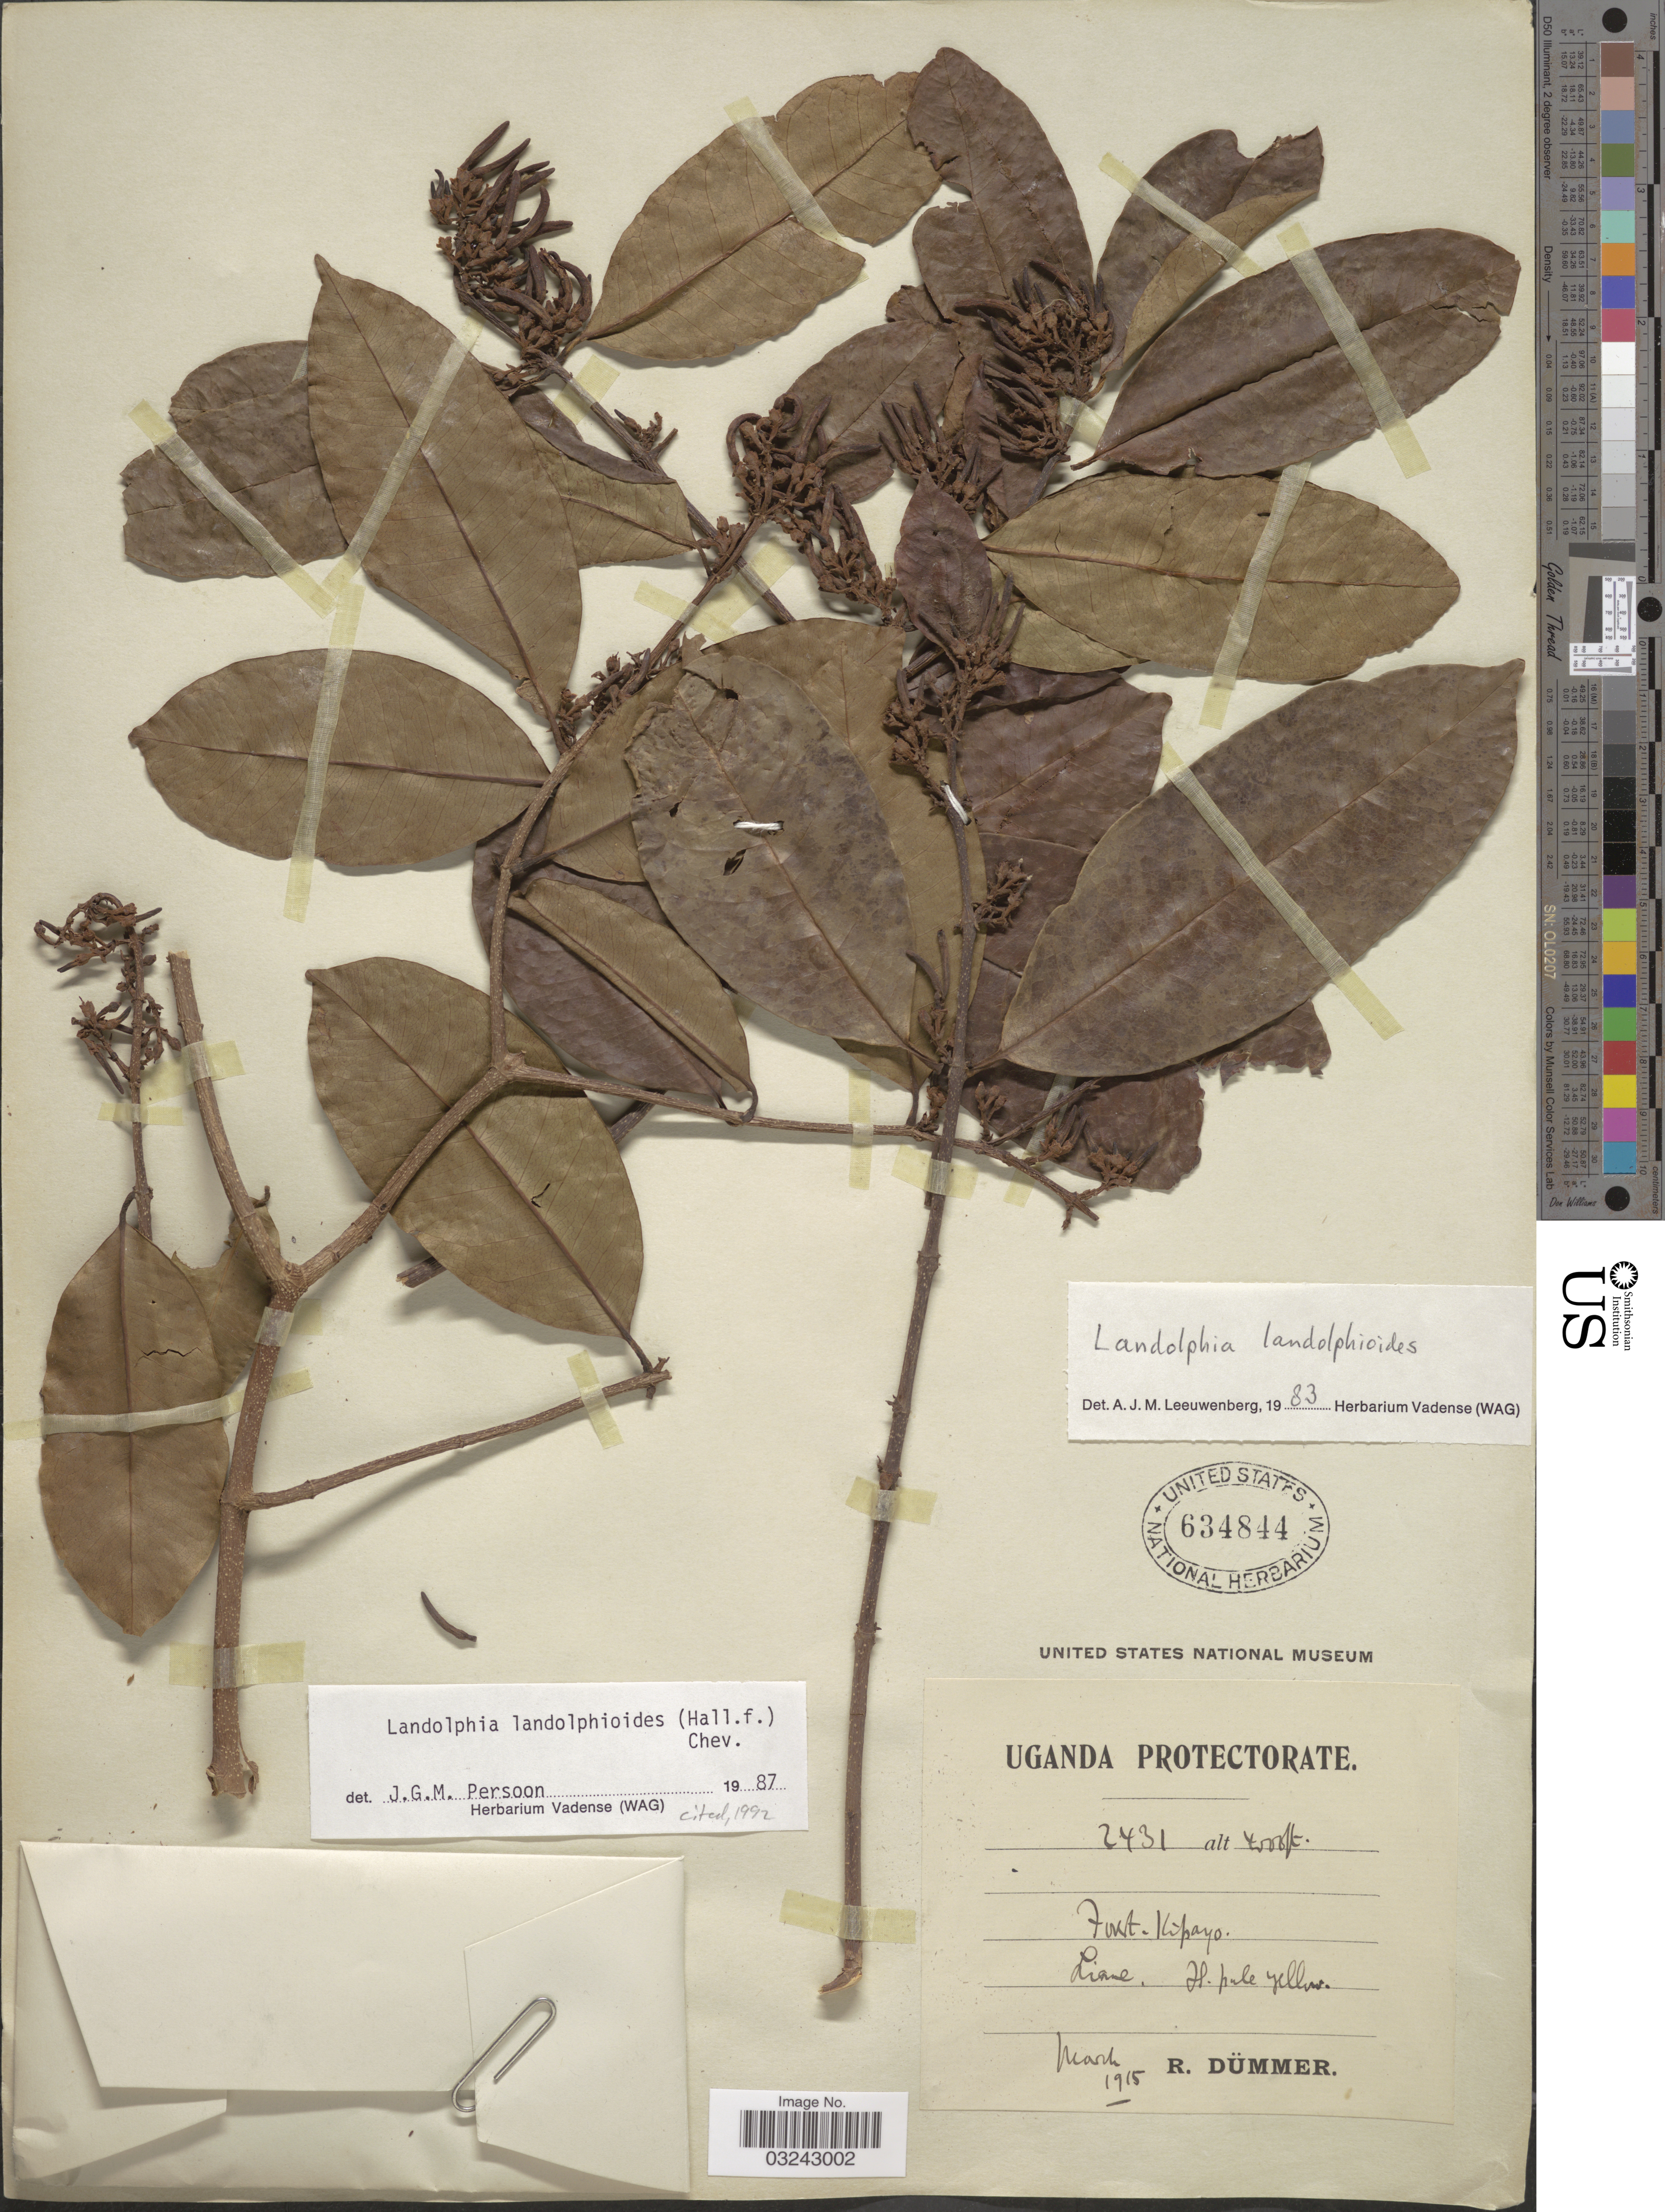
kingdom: Plantae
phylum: Tracheophyta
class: Magnoliopsida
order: Gentianales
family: Apocynaceae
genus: Landolphia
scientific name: Landolphia landolphioides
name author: (Hallier f.) A. Chev.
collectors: R. A. Dümmer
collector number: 2431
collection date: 1915-03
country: Uganda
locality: Kipayo.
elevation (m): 1372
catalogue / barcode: US 634844